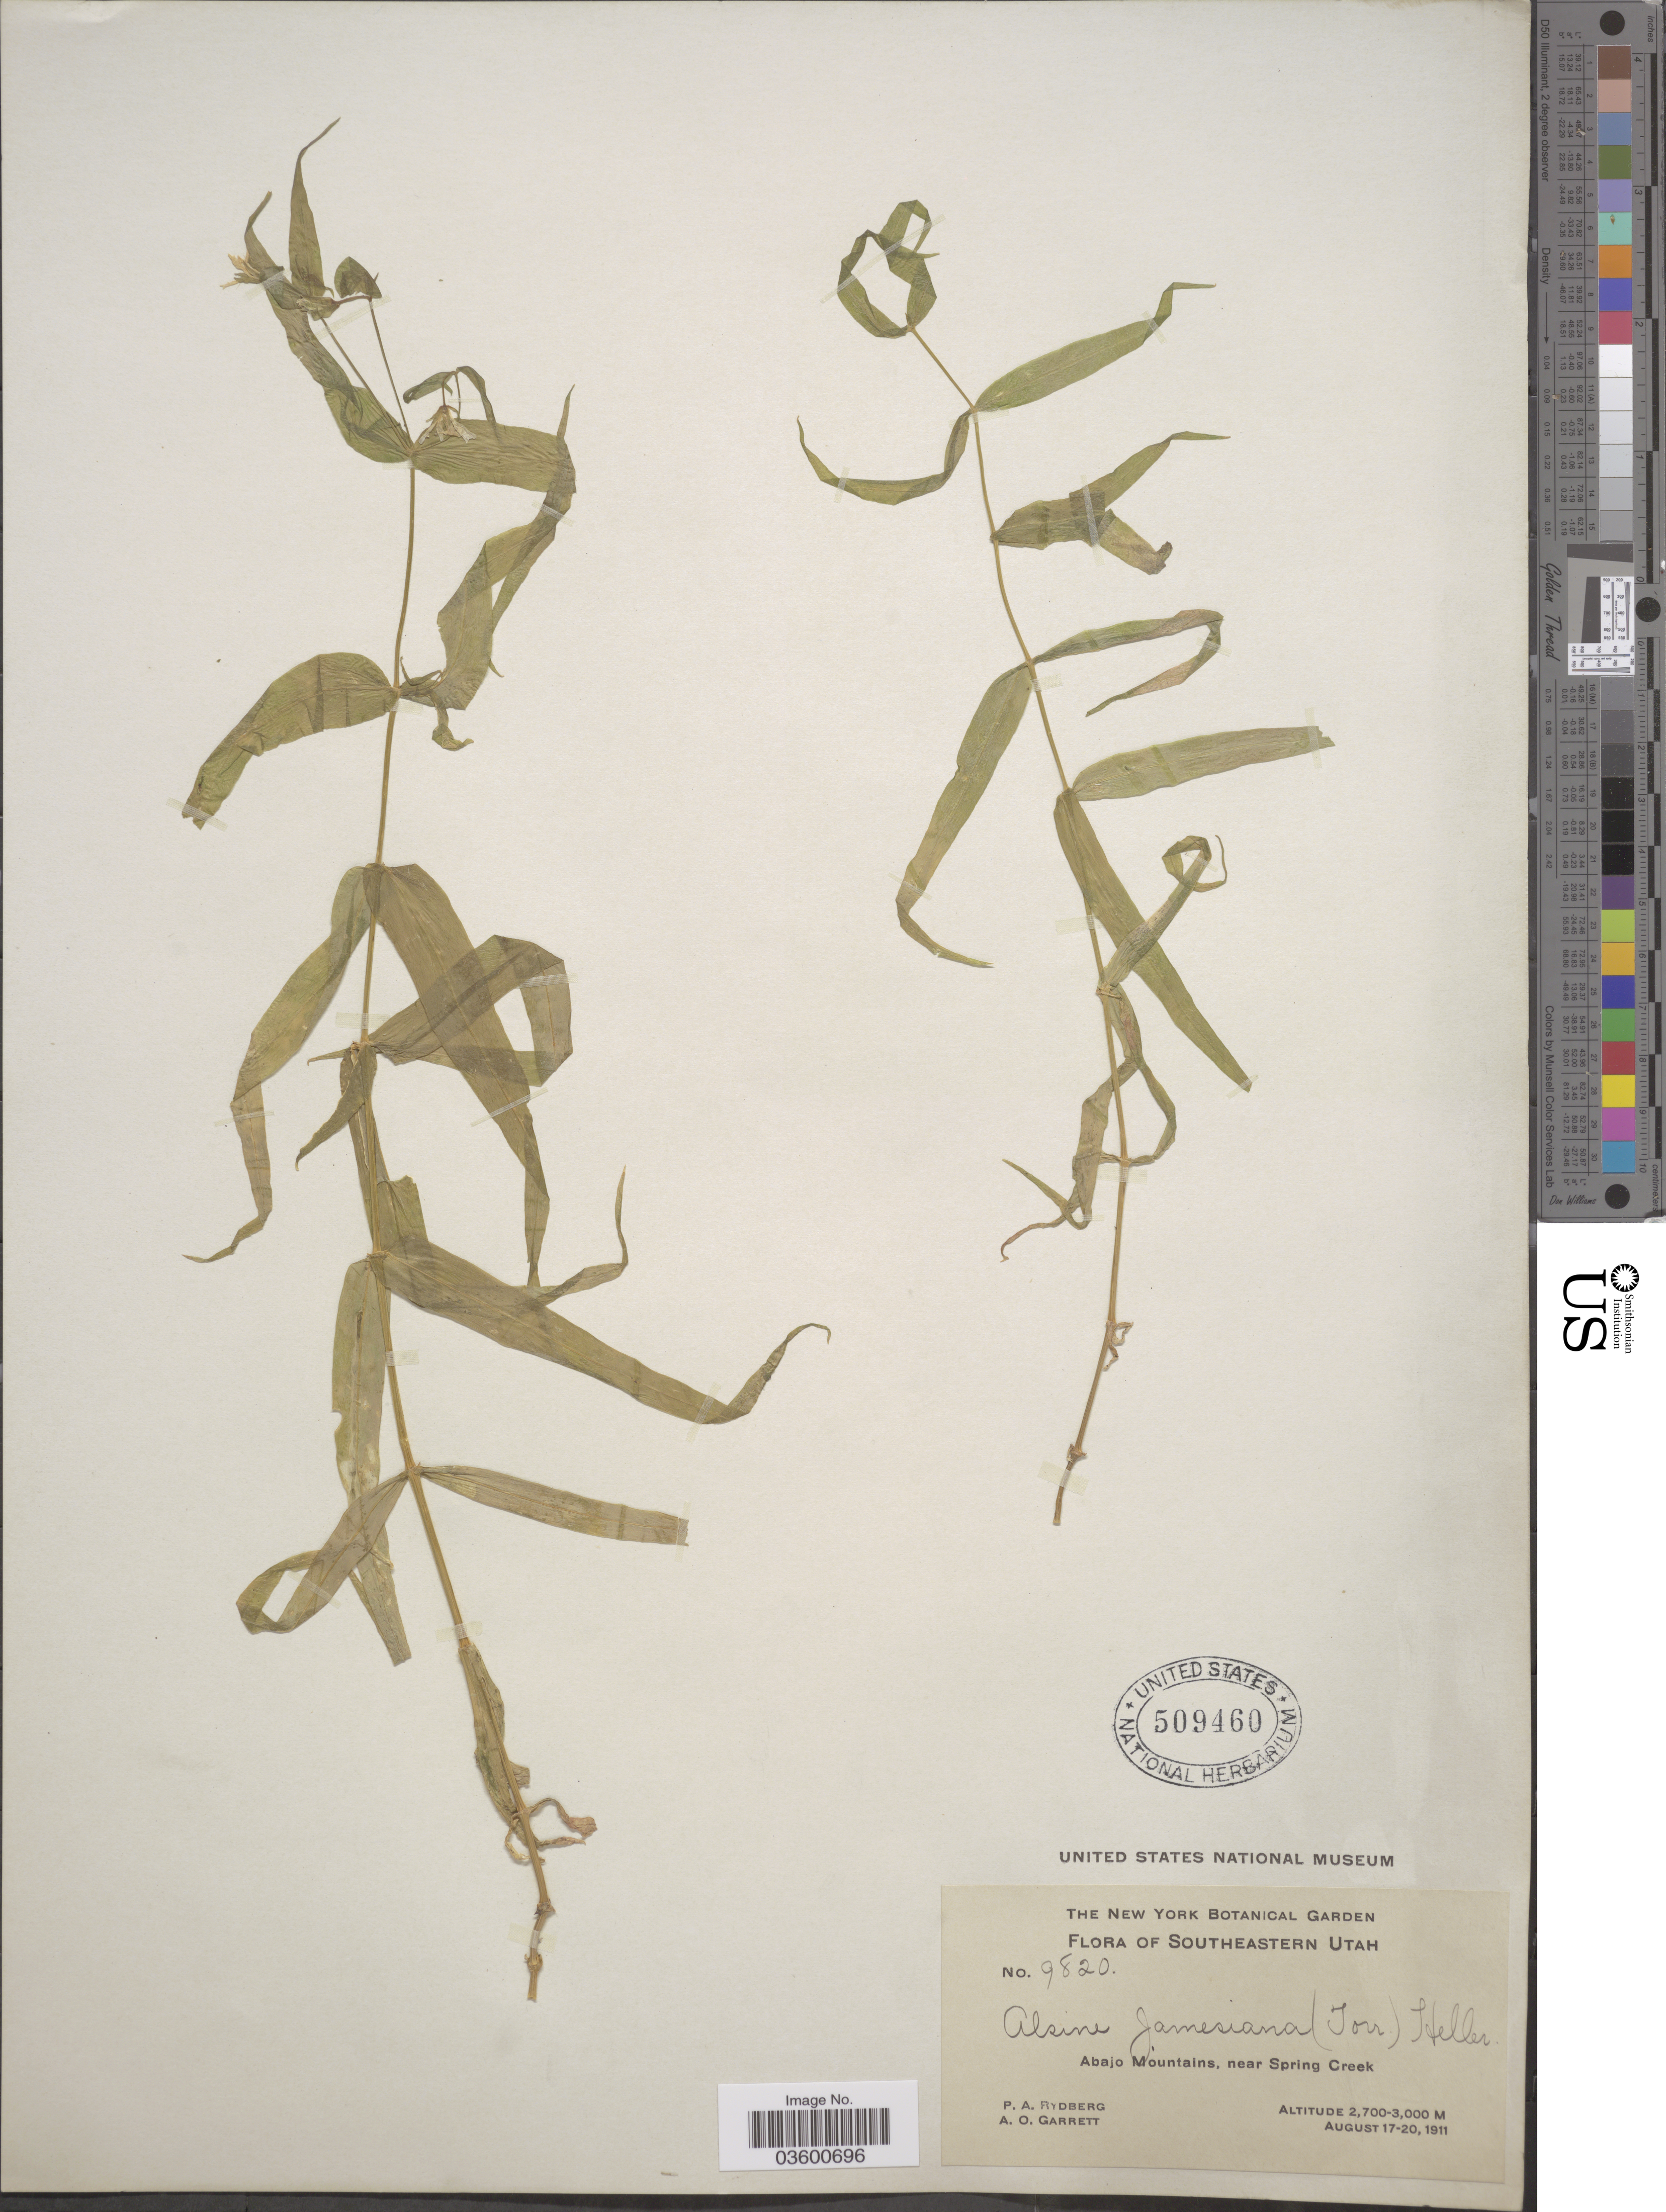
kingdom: Plantae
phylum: Tracheophyta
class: Magnoliopsida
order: Caryophyllales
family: Caryophyllaceae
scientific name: Torreyostellaria jamesiana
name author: (Torr.) Gang Yao et al.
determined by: Strong, M. T., (US), Smithsonian Institution - National Museum of Natural History (UNITED STATES)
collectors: P. A. Rydberg & A. O. Garrett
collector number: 9820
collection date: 1911-08-17/1911-08-20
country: United States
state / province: Utah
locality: Southeastern Utah. Abajo Mountains, near Spring Creek.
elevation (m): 2700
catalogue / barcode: US 509460